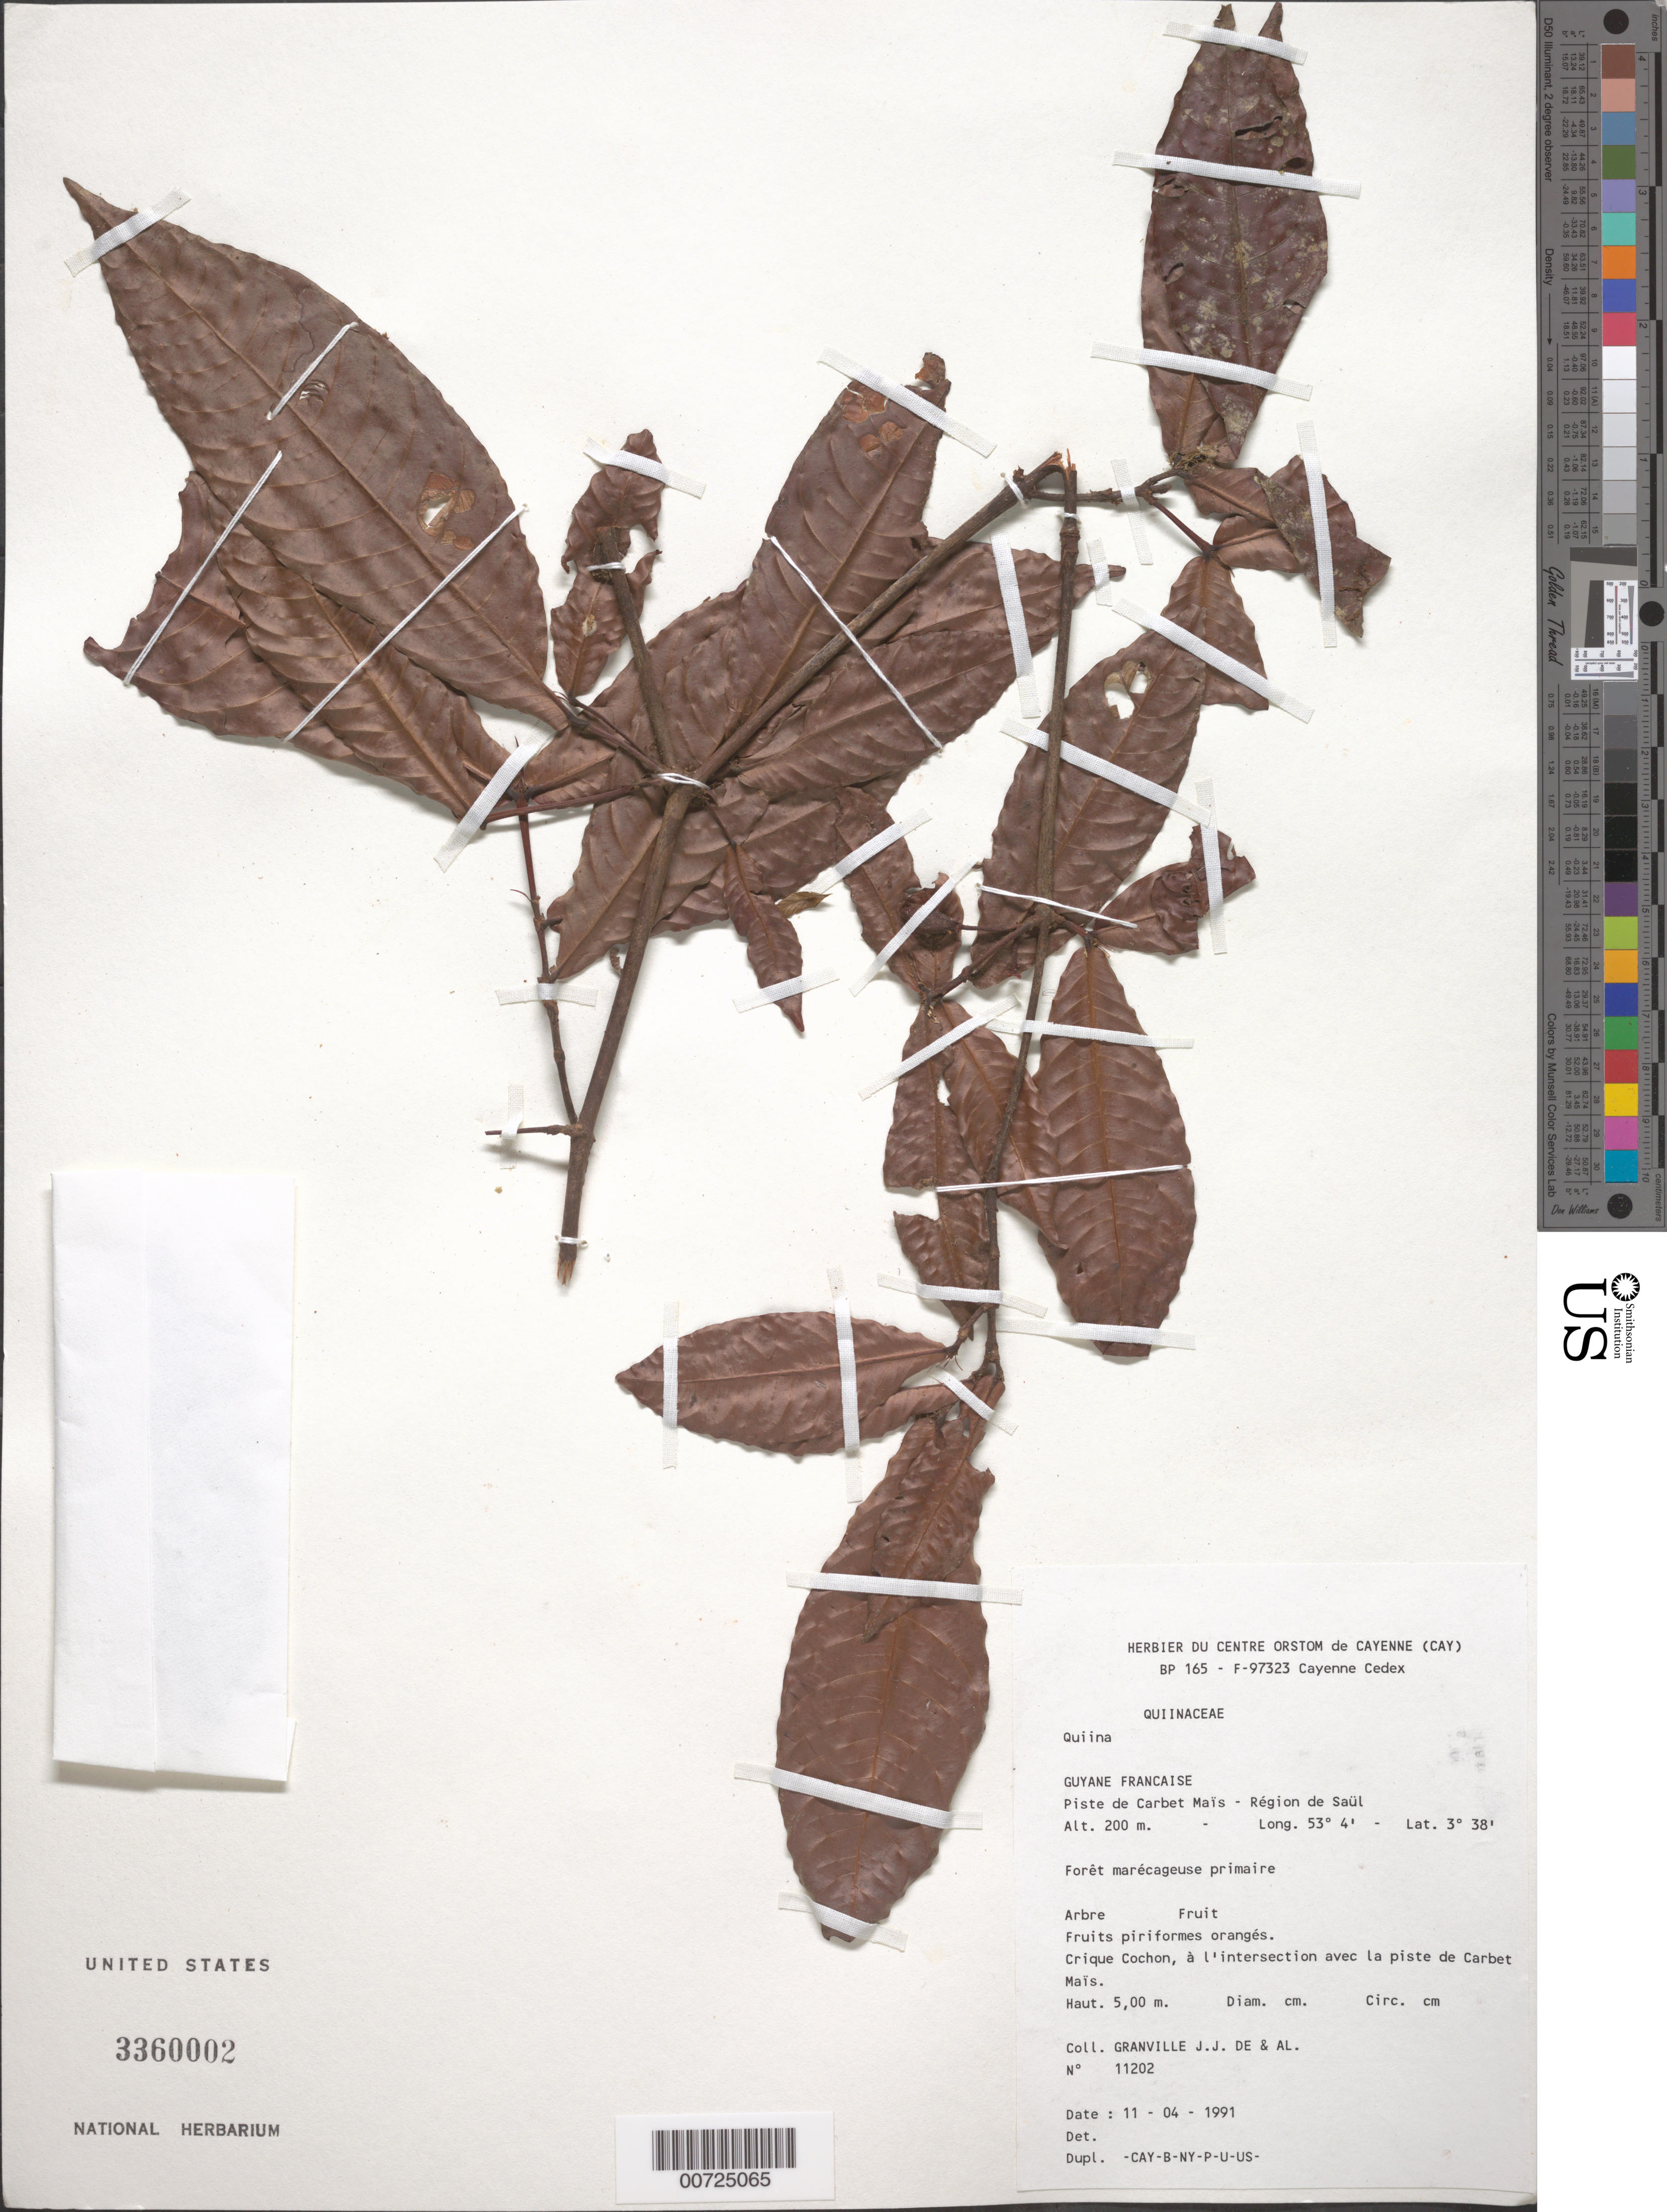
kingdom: Plantae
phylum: Tracheophyta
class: Magnoliopsida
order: Malpighiales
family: Quiinaceae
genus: Quiina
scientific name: Quiina sp.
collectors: J.-J. de Granville et al.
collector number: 11202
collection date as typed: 11-Apr-91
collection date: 1991-04-11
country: French Guiana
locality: Saül, Piste de Carbet Maïs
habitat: Primary marshy forest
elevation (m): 200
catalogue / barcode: US 3360002